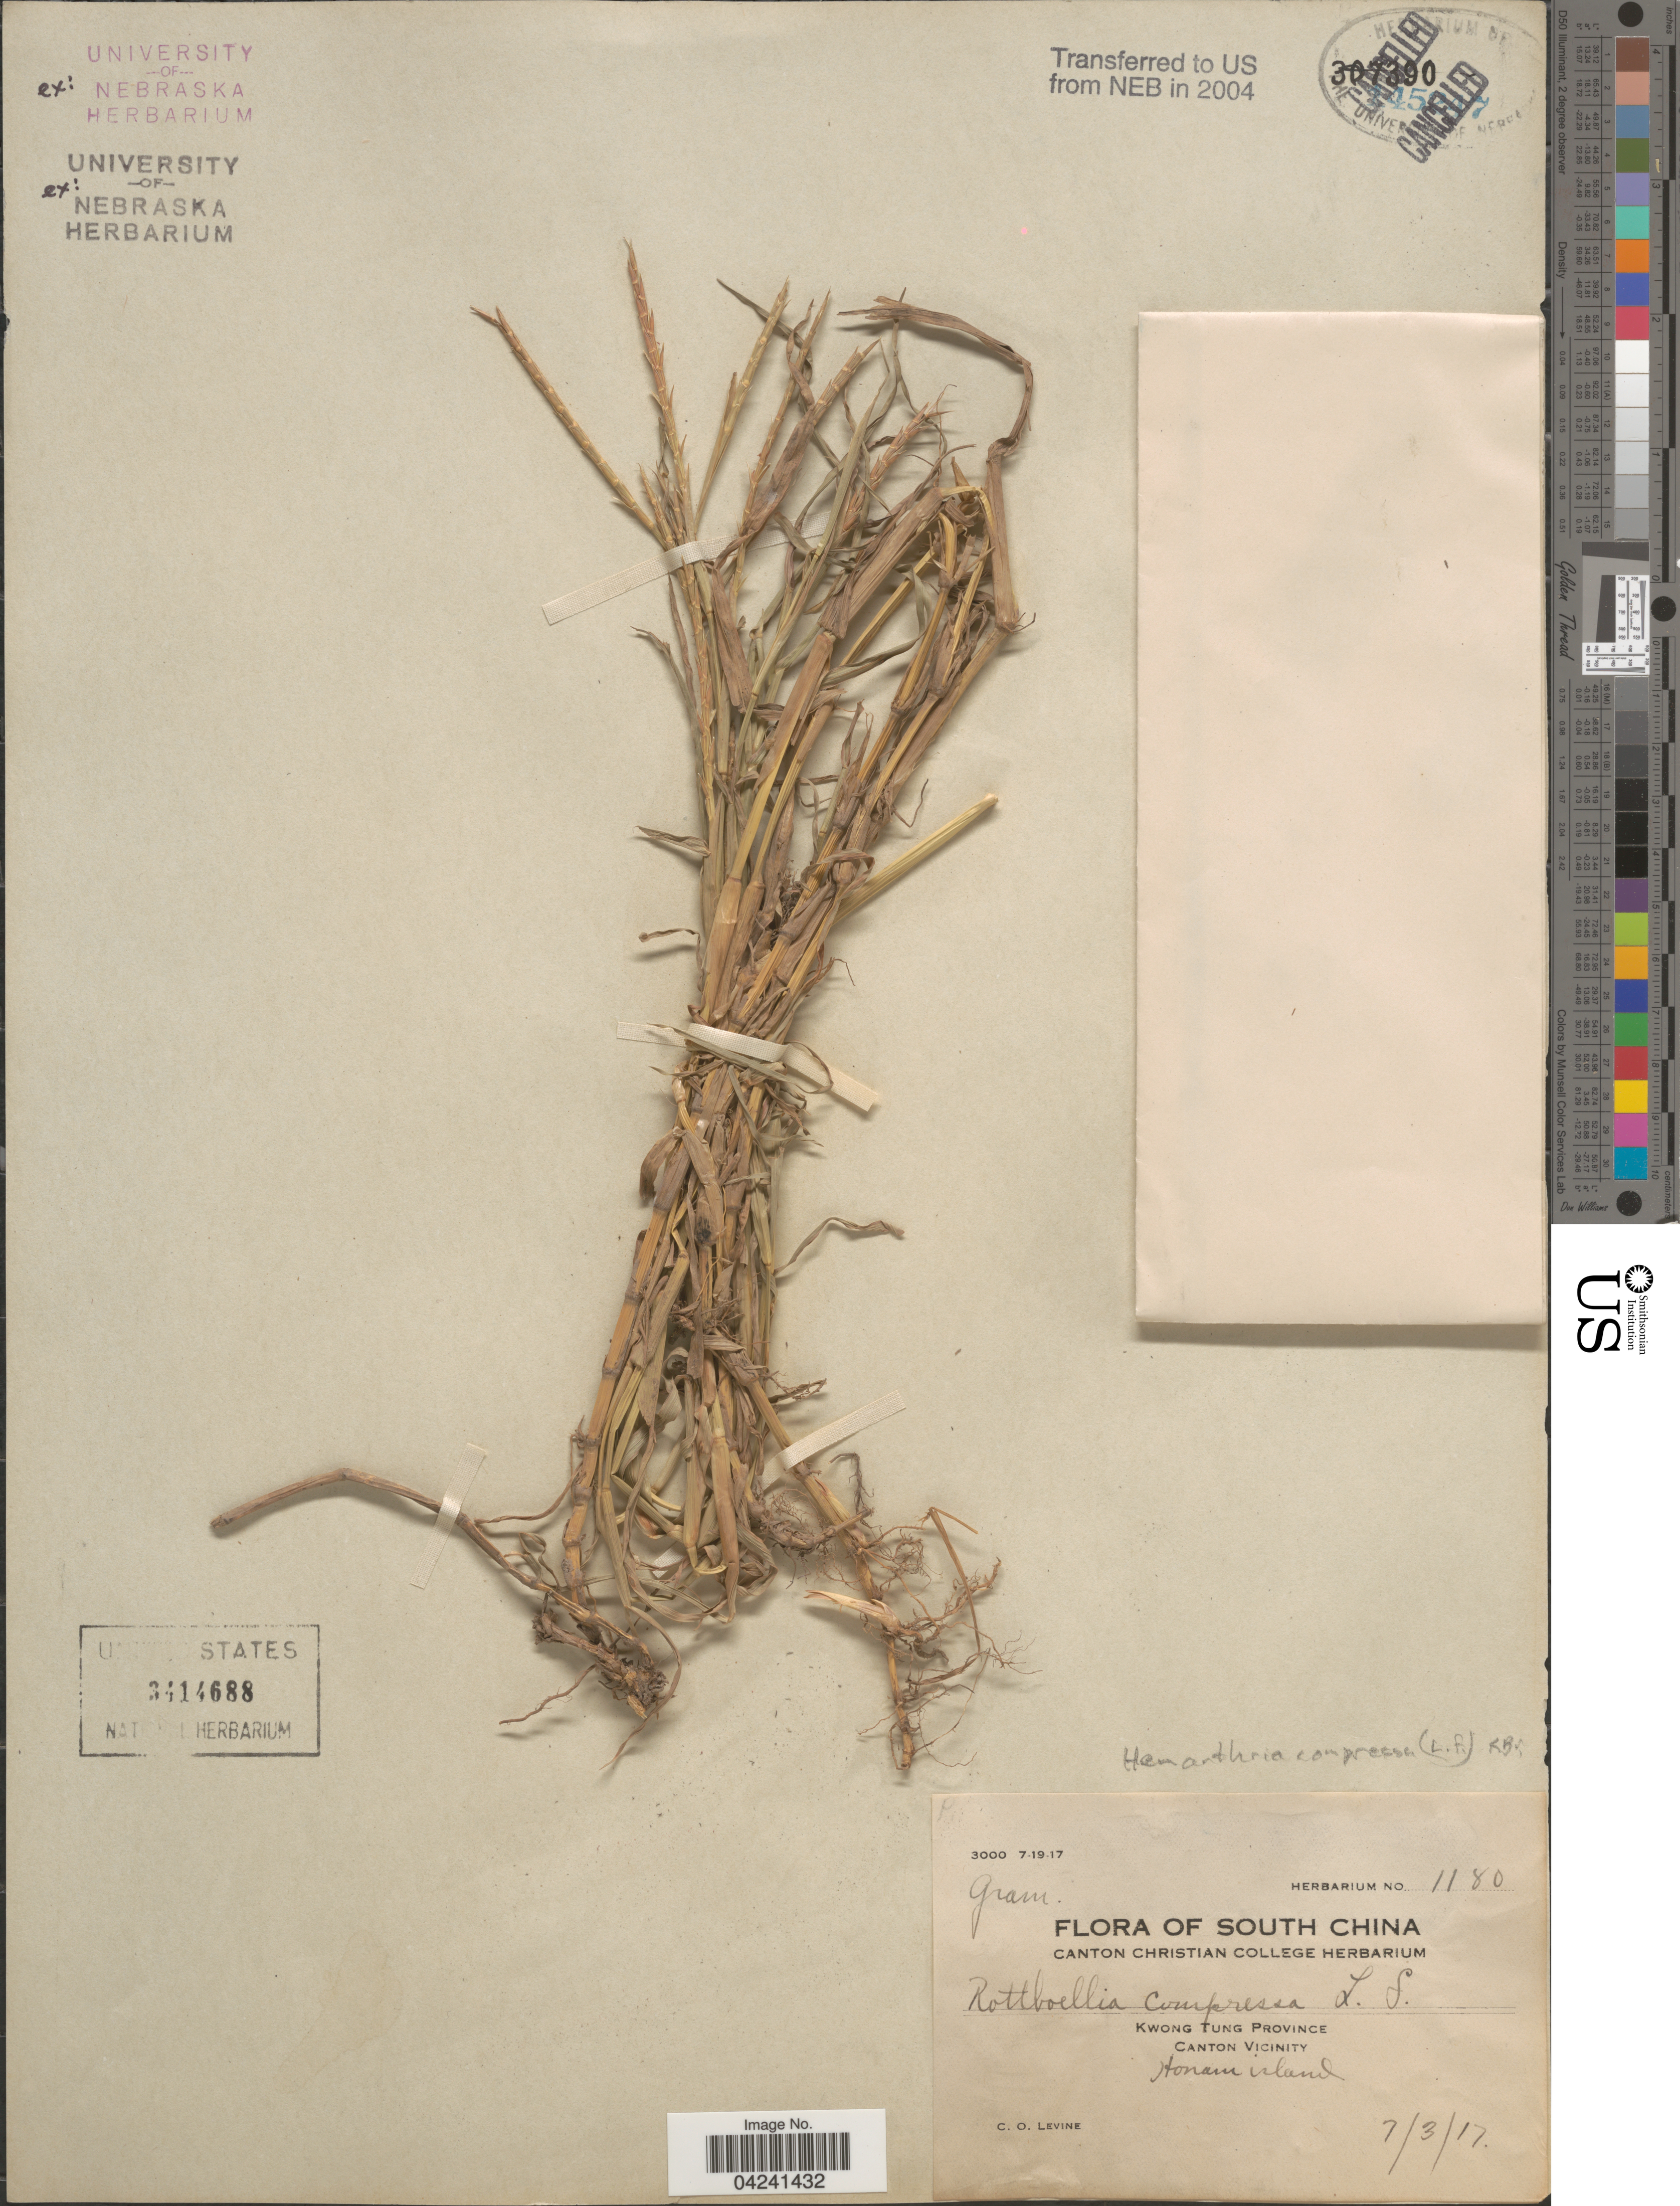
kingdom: Plantae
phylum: Tracheophyta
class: Liliopsida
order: Poales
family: Poaceae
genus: Hemarthria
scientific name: Hemarthria compressa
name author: (L.) R. Br.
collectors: C. O. Levine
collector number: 1180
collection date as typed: Transcribed d/m/y: 7/3/17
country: China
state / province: Guangdong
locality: Kwong Tung Province. Canton Vicinity. Honam island.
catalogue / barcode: US 3414688